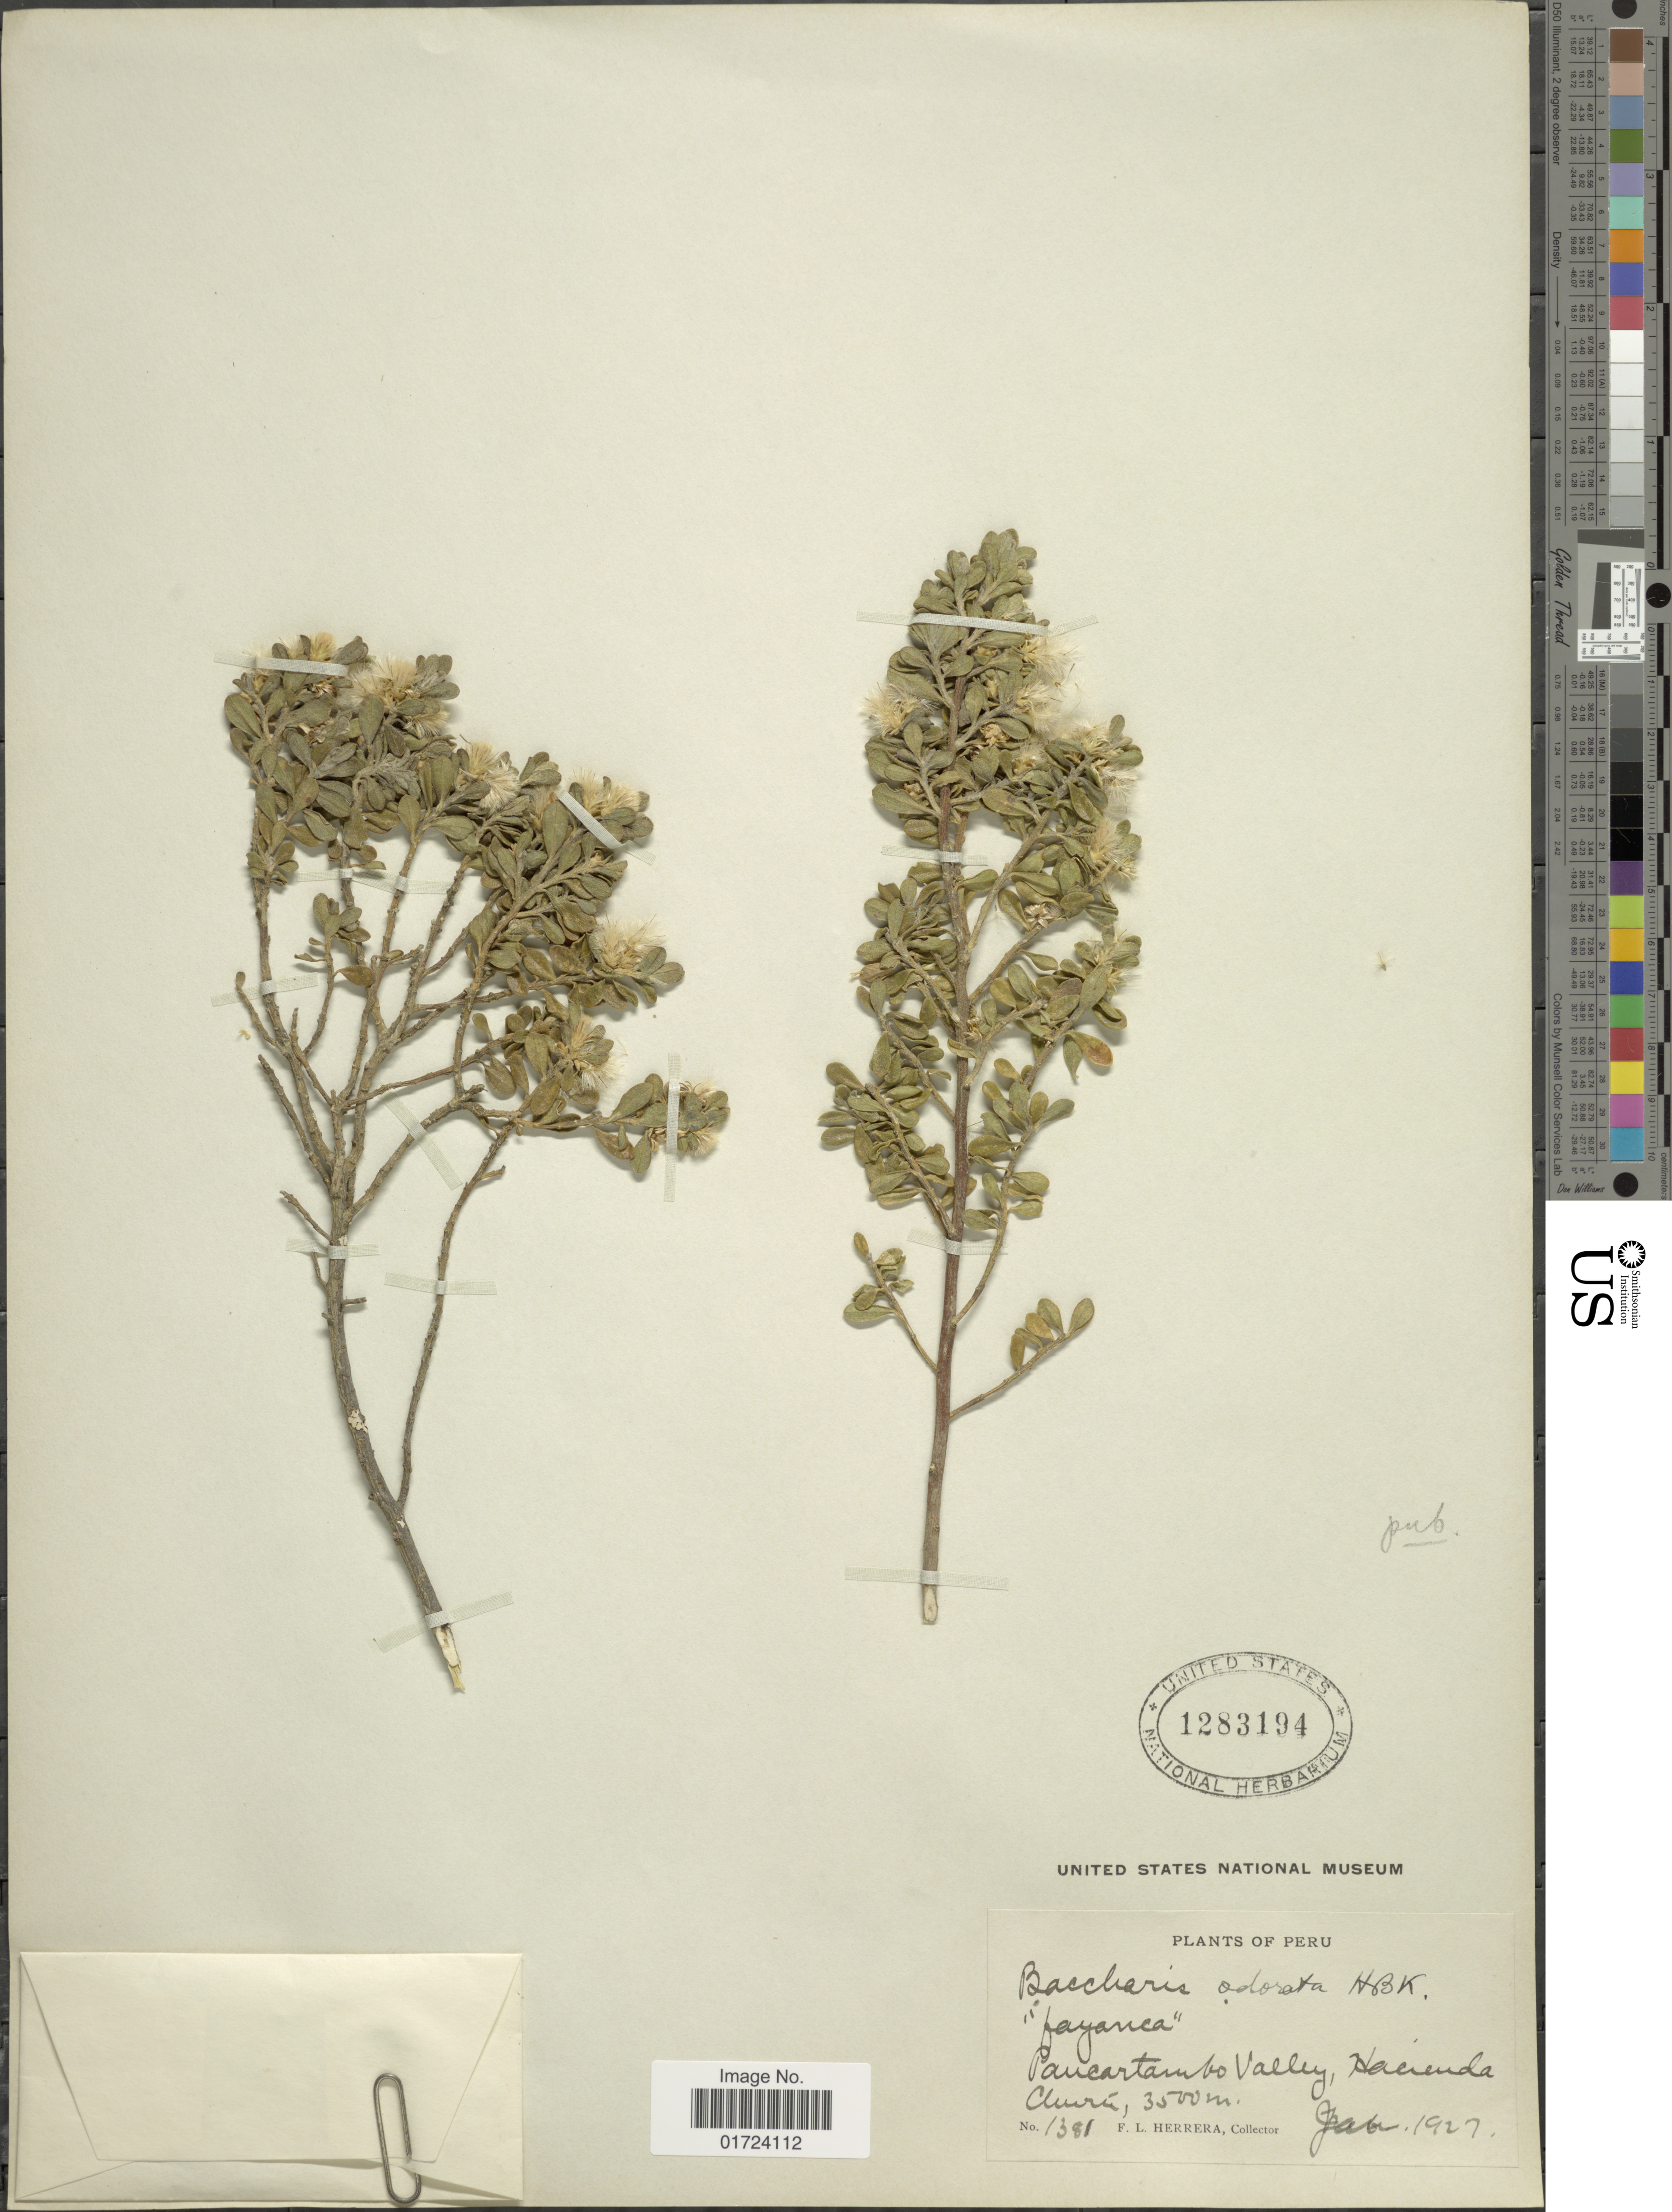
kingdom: Plantae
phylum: Tracheophyta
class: Magnoliopsida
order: Asterales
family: Asteraceae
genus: Baccharis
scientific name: Baccharis sp.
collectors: F. L. Herrera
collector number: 1381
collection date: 1927-02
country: Peru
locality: Paucartambo Valley, hacienda Claro.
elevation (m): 3500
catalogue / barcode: US 1283194